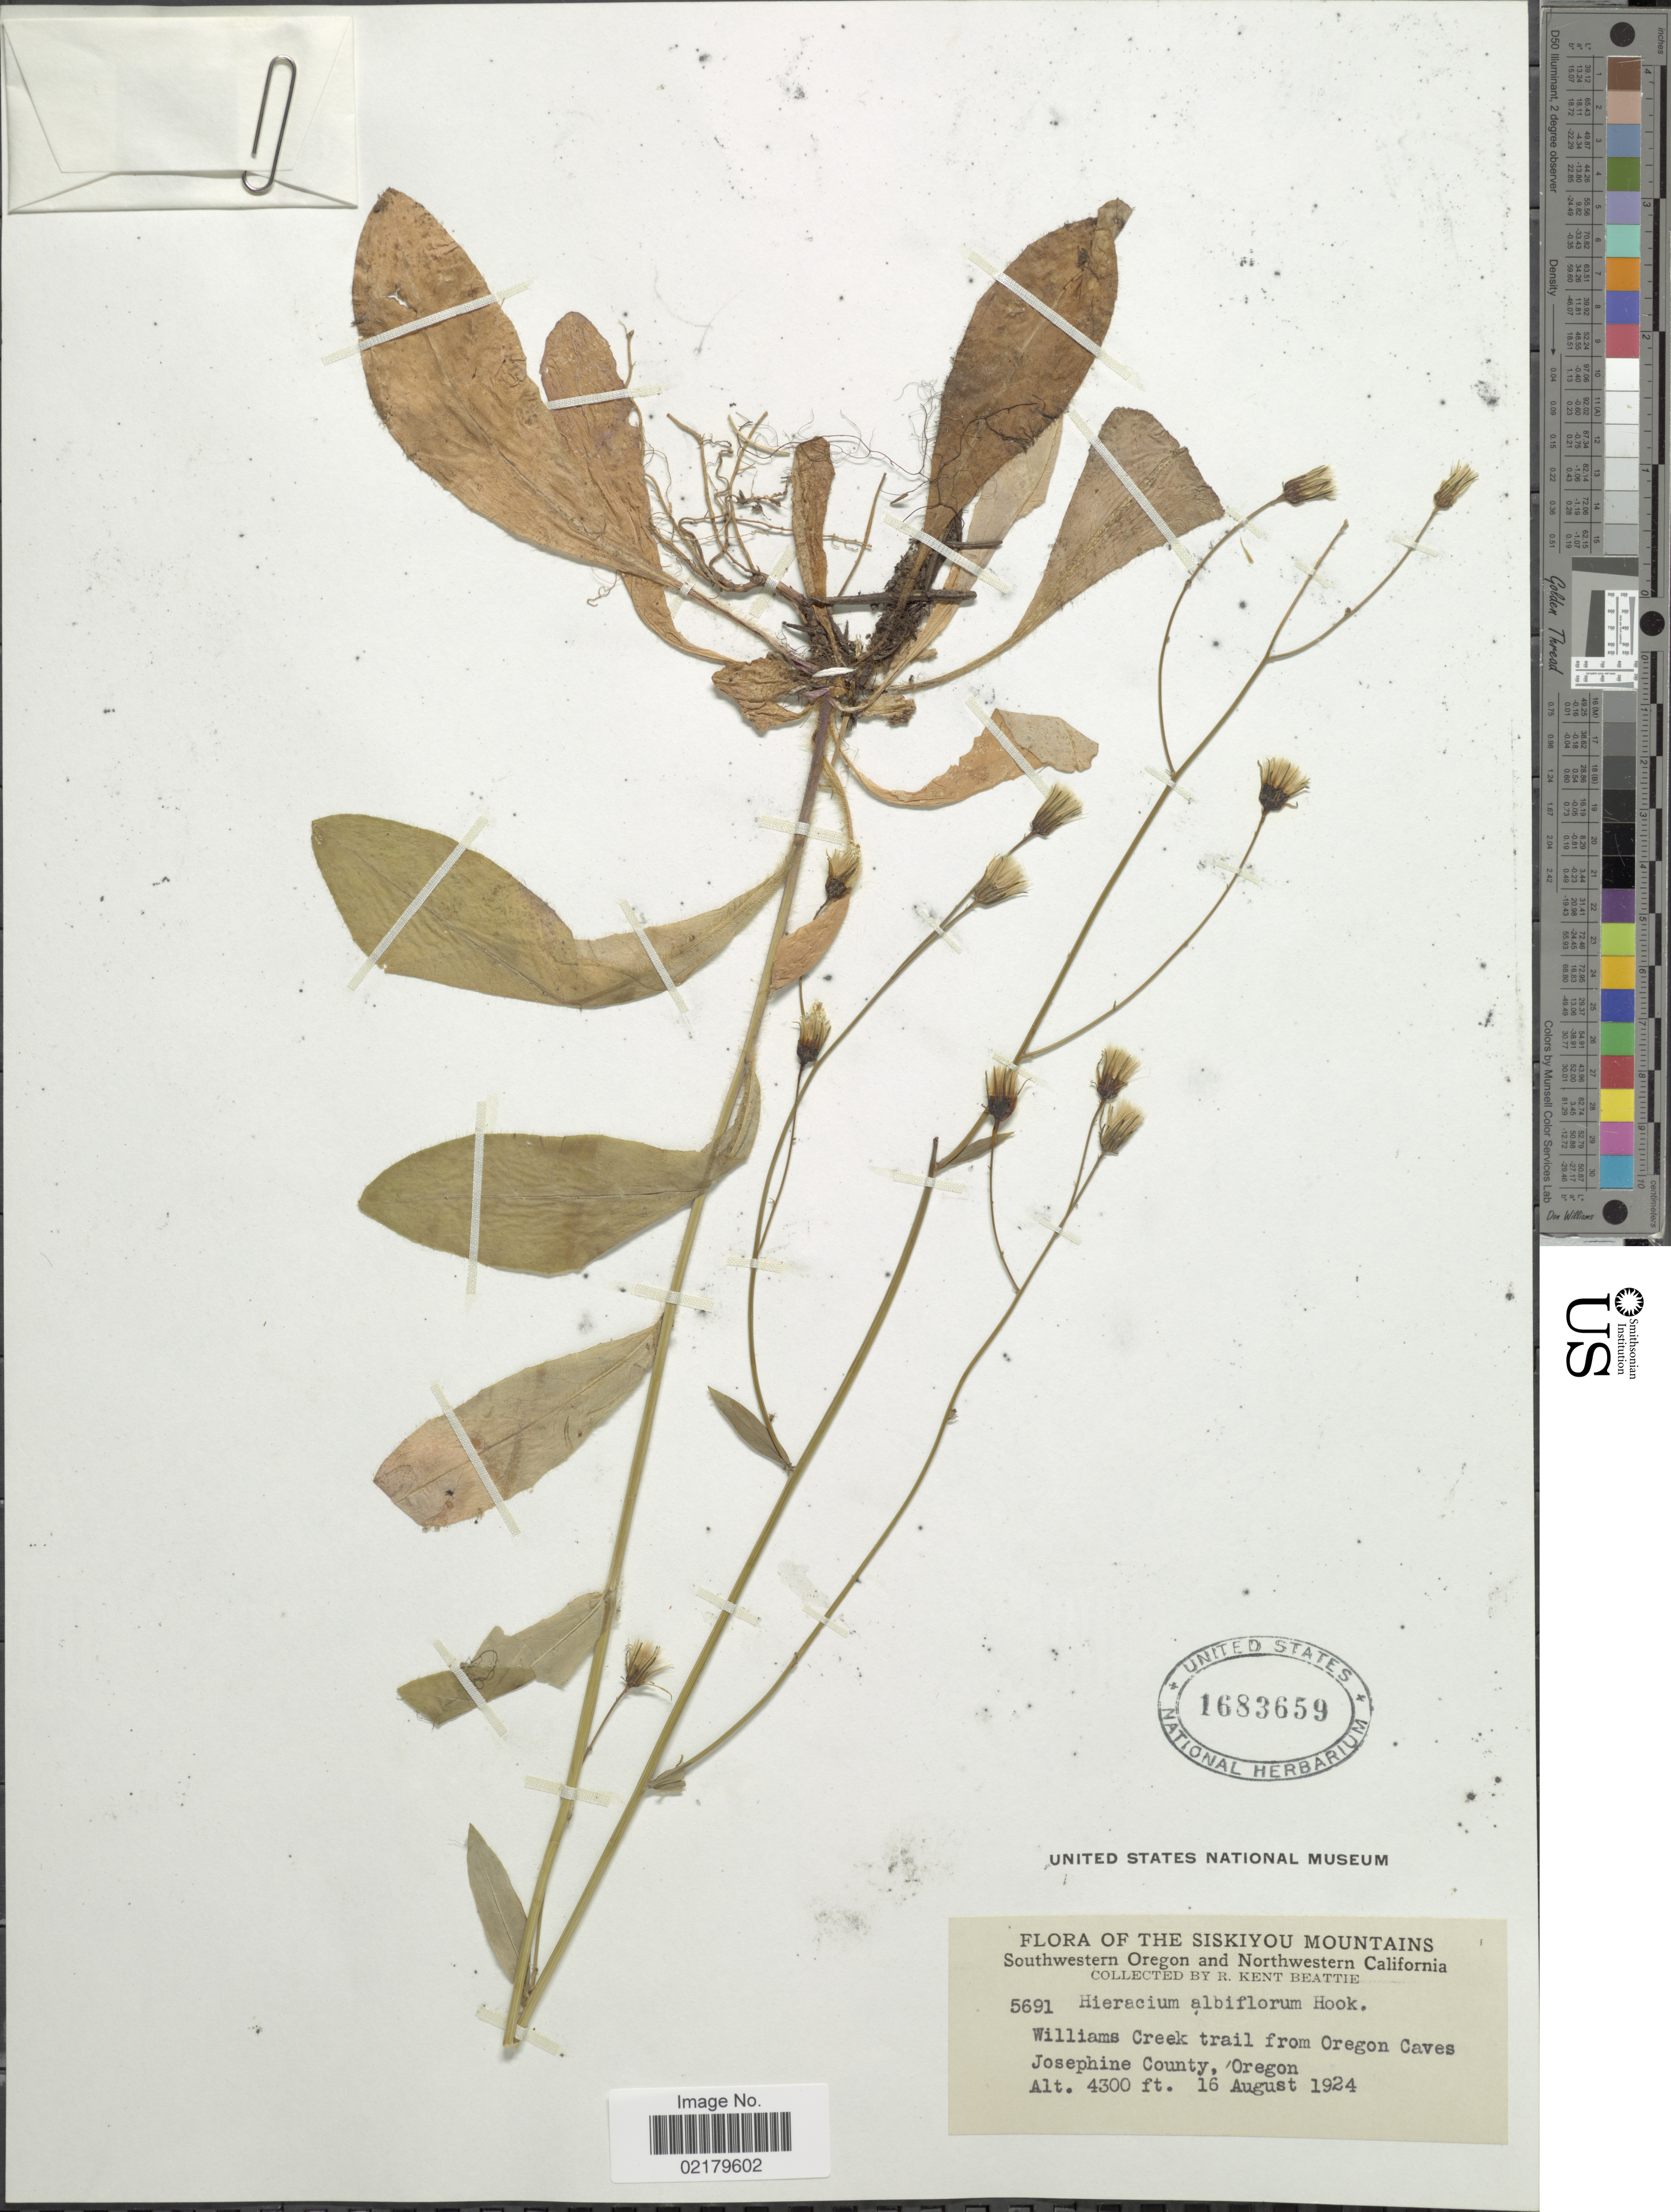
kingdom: Plantae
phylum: Tracheophyta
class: Magnoliopsida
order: Asterales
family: Asteraceae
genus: Hieracium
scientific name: Hieracium albiflorum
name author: Hook.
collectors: R. K. Beattie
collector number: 5691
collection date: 1924-08-16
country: United States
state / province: Oregon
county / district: Josephine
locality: The Siskiyou Mountains, Southwestern Oregon and Northwestern California, Williams Creek trail from Oregon Caves Josephine County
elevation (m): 1311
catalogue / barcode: US 1683659